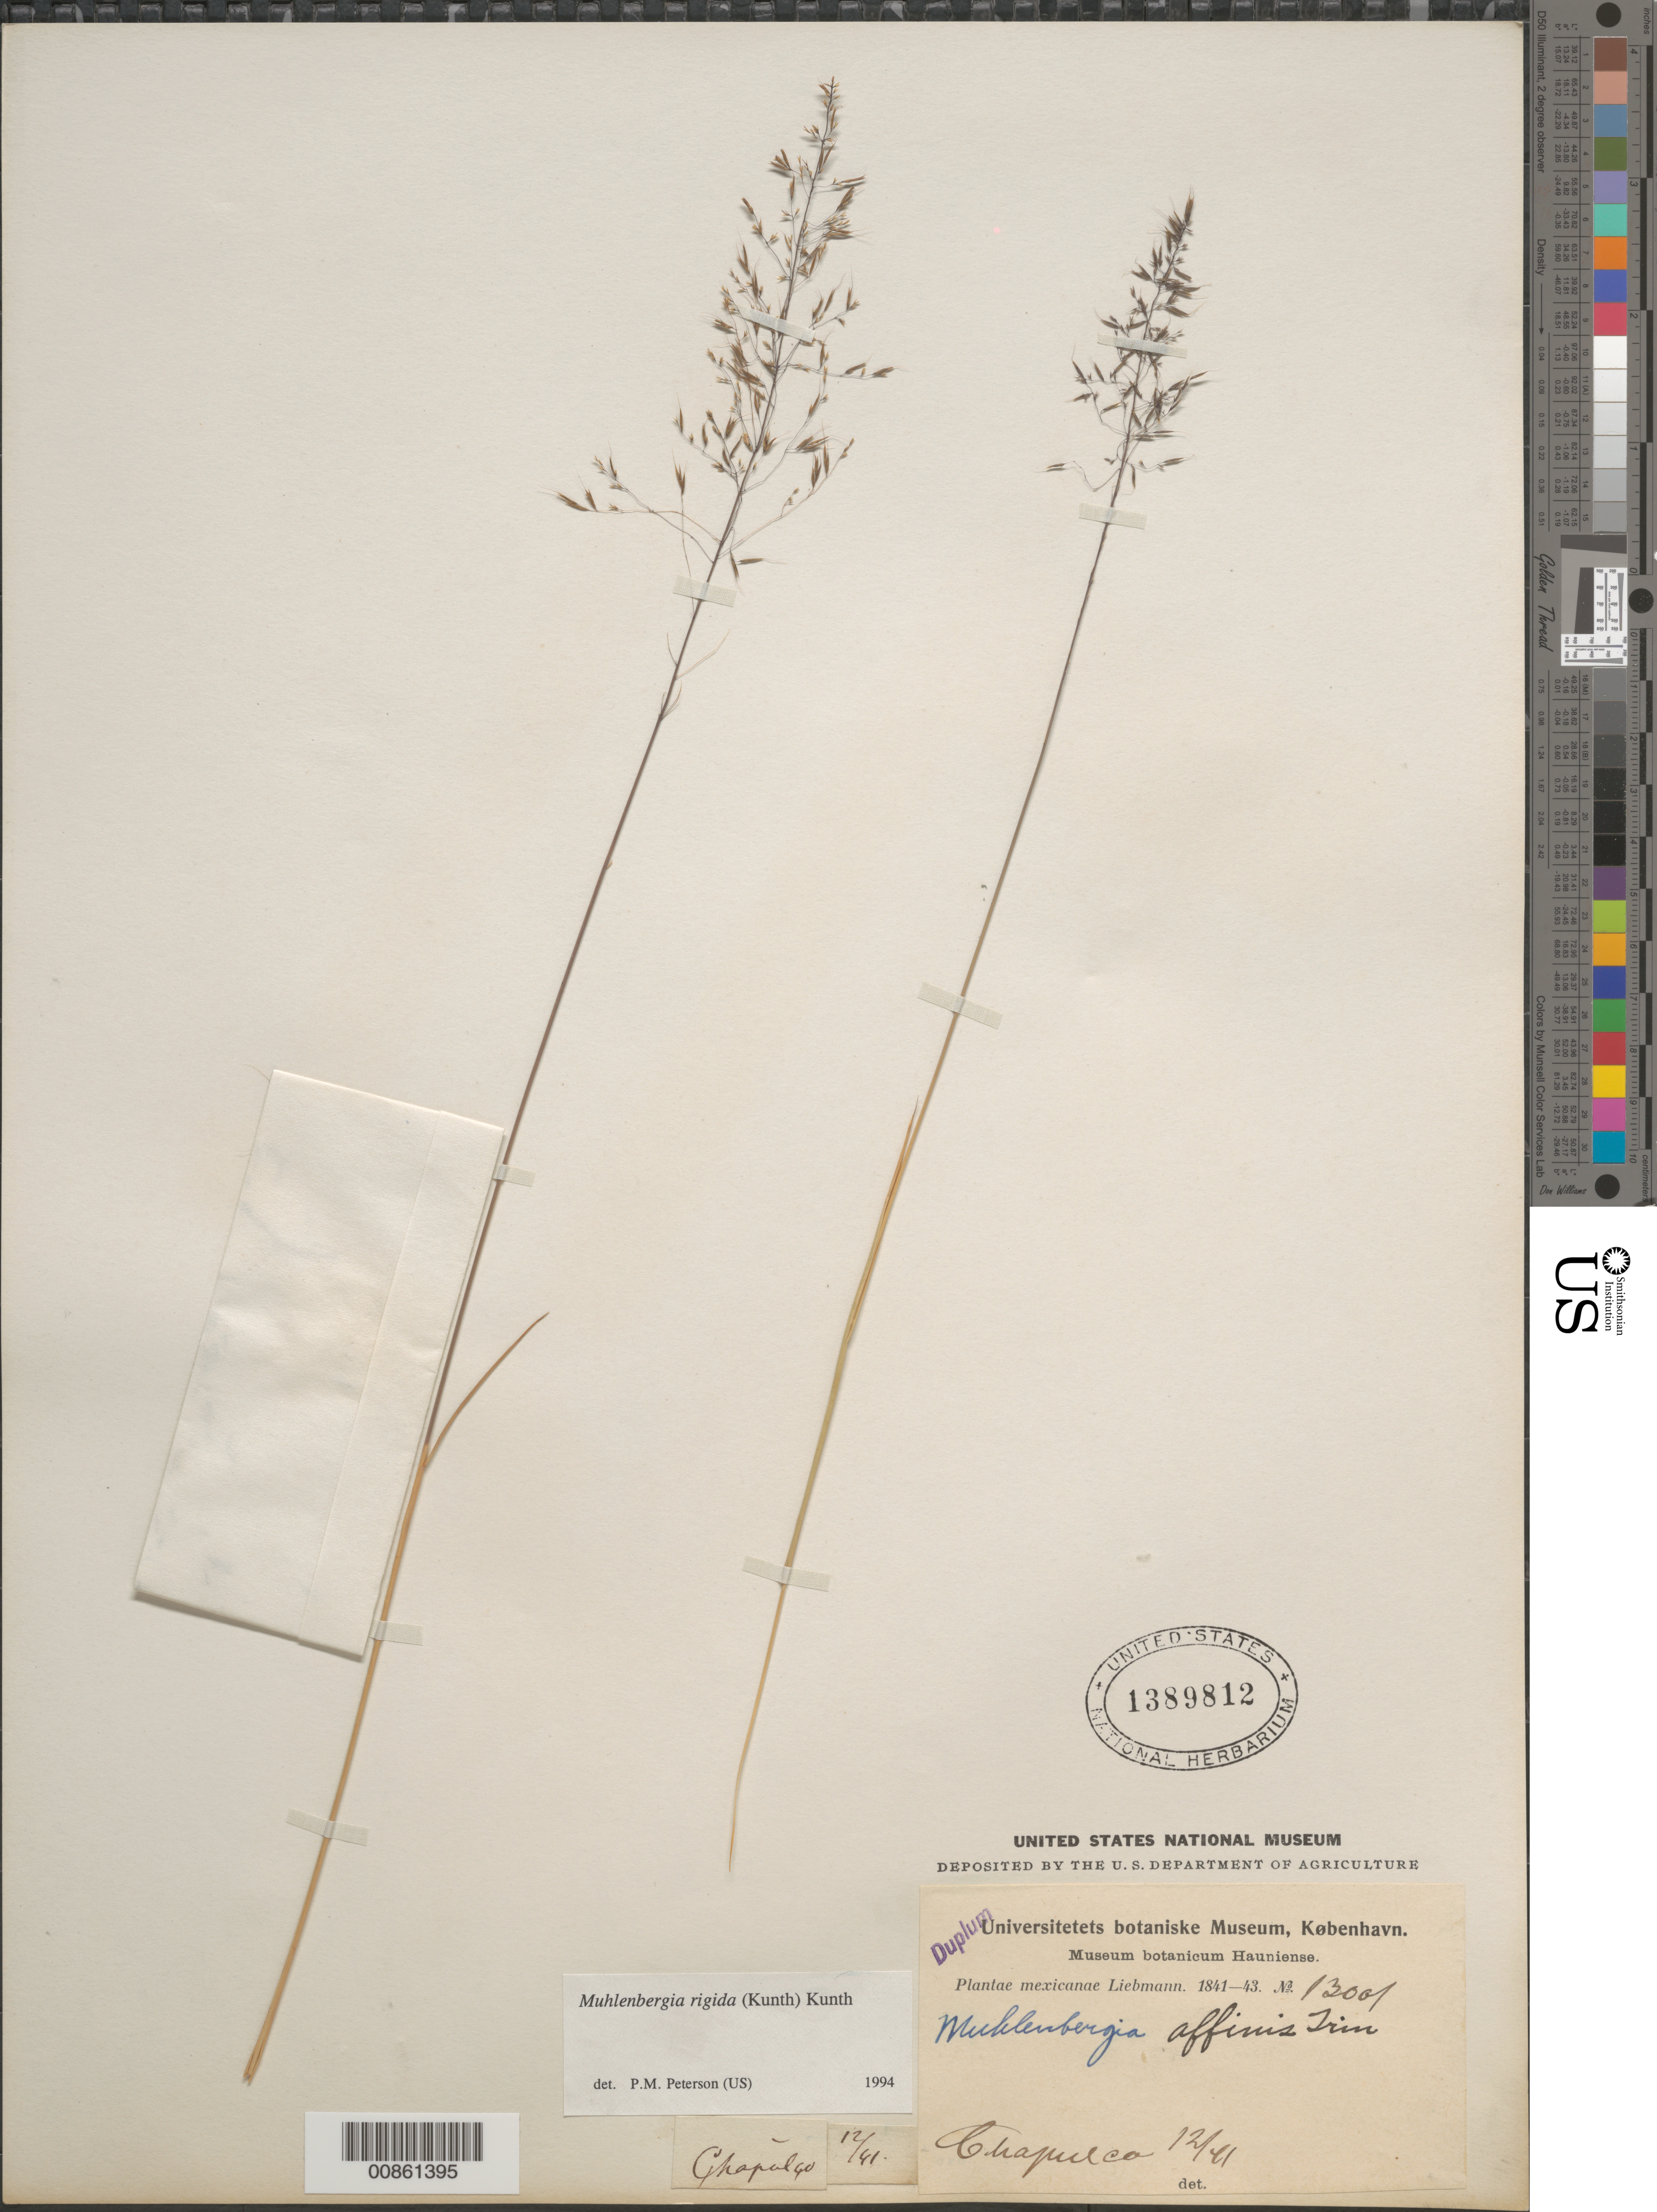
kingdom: Plantae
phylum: Tracheophyta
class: Liliopsida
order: Poales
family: Poaceae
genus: Muhlenbergia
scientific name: Muhlenbergia rigida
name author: (Kunth) Kunth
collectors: F. M. Liebmann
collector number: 13001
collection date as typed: Dec 1841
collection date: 1841-12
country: Mexico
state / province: México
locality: Chapulco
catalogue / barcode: US 1389812